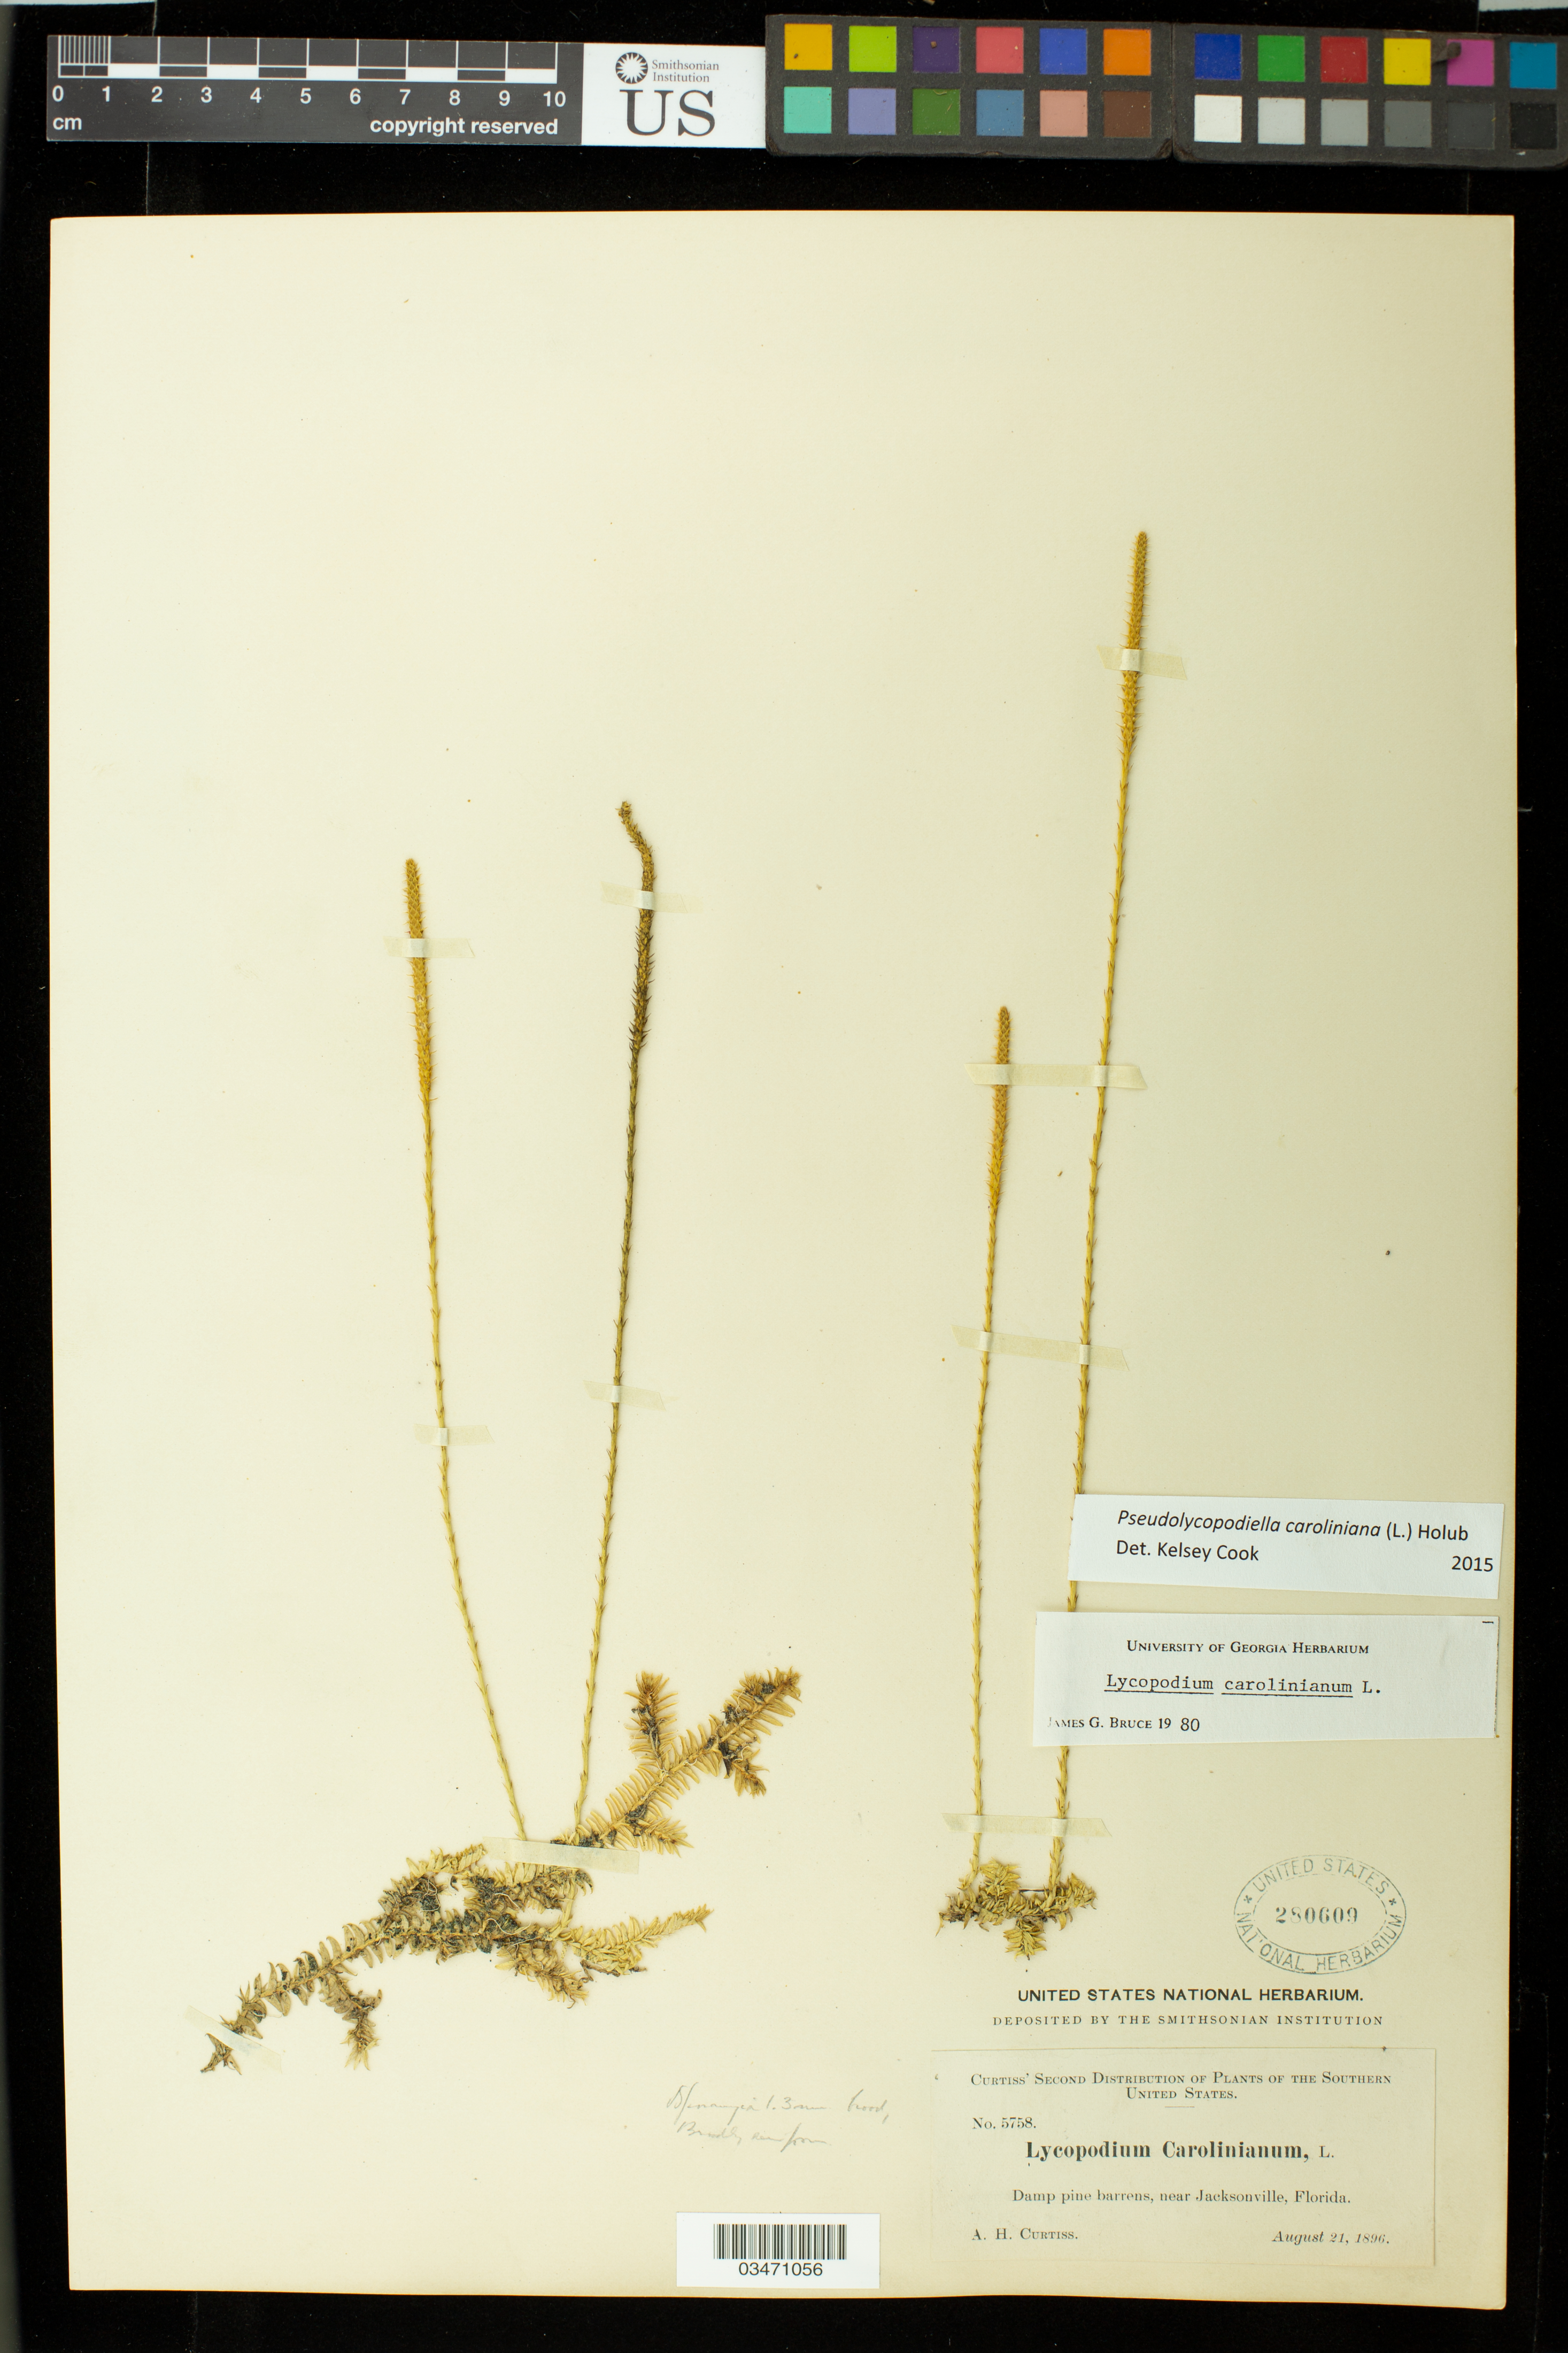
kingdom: Plantae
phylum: Tracheophyta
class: Lycopodiopsida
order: Lycopodiales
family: Lycopodiaceae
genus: Pseudolycopodiella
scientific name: Pseudolycopodiella caroliniana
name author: (L.) Holub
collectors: A. H. Curtiss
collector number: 5758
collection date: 1896-08-21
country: United States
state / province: Florida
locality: Near Jacksonville, Southern United States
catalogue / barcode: US 280609